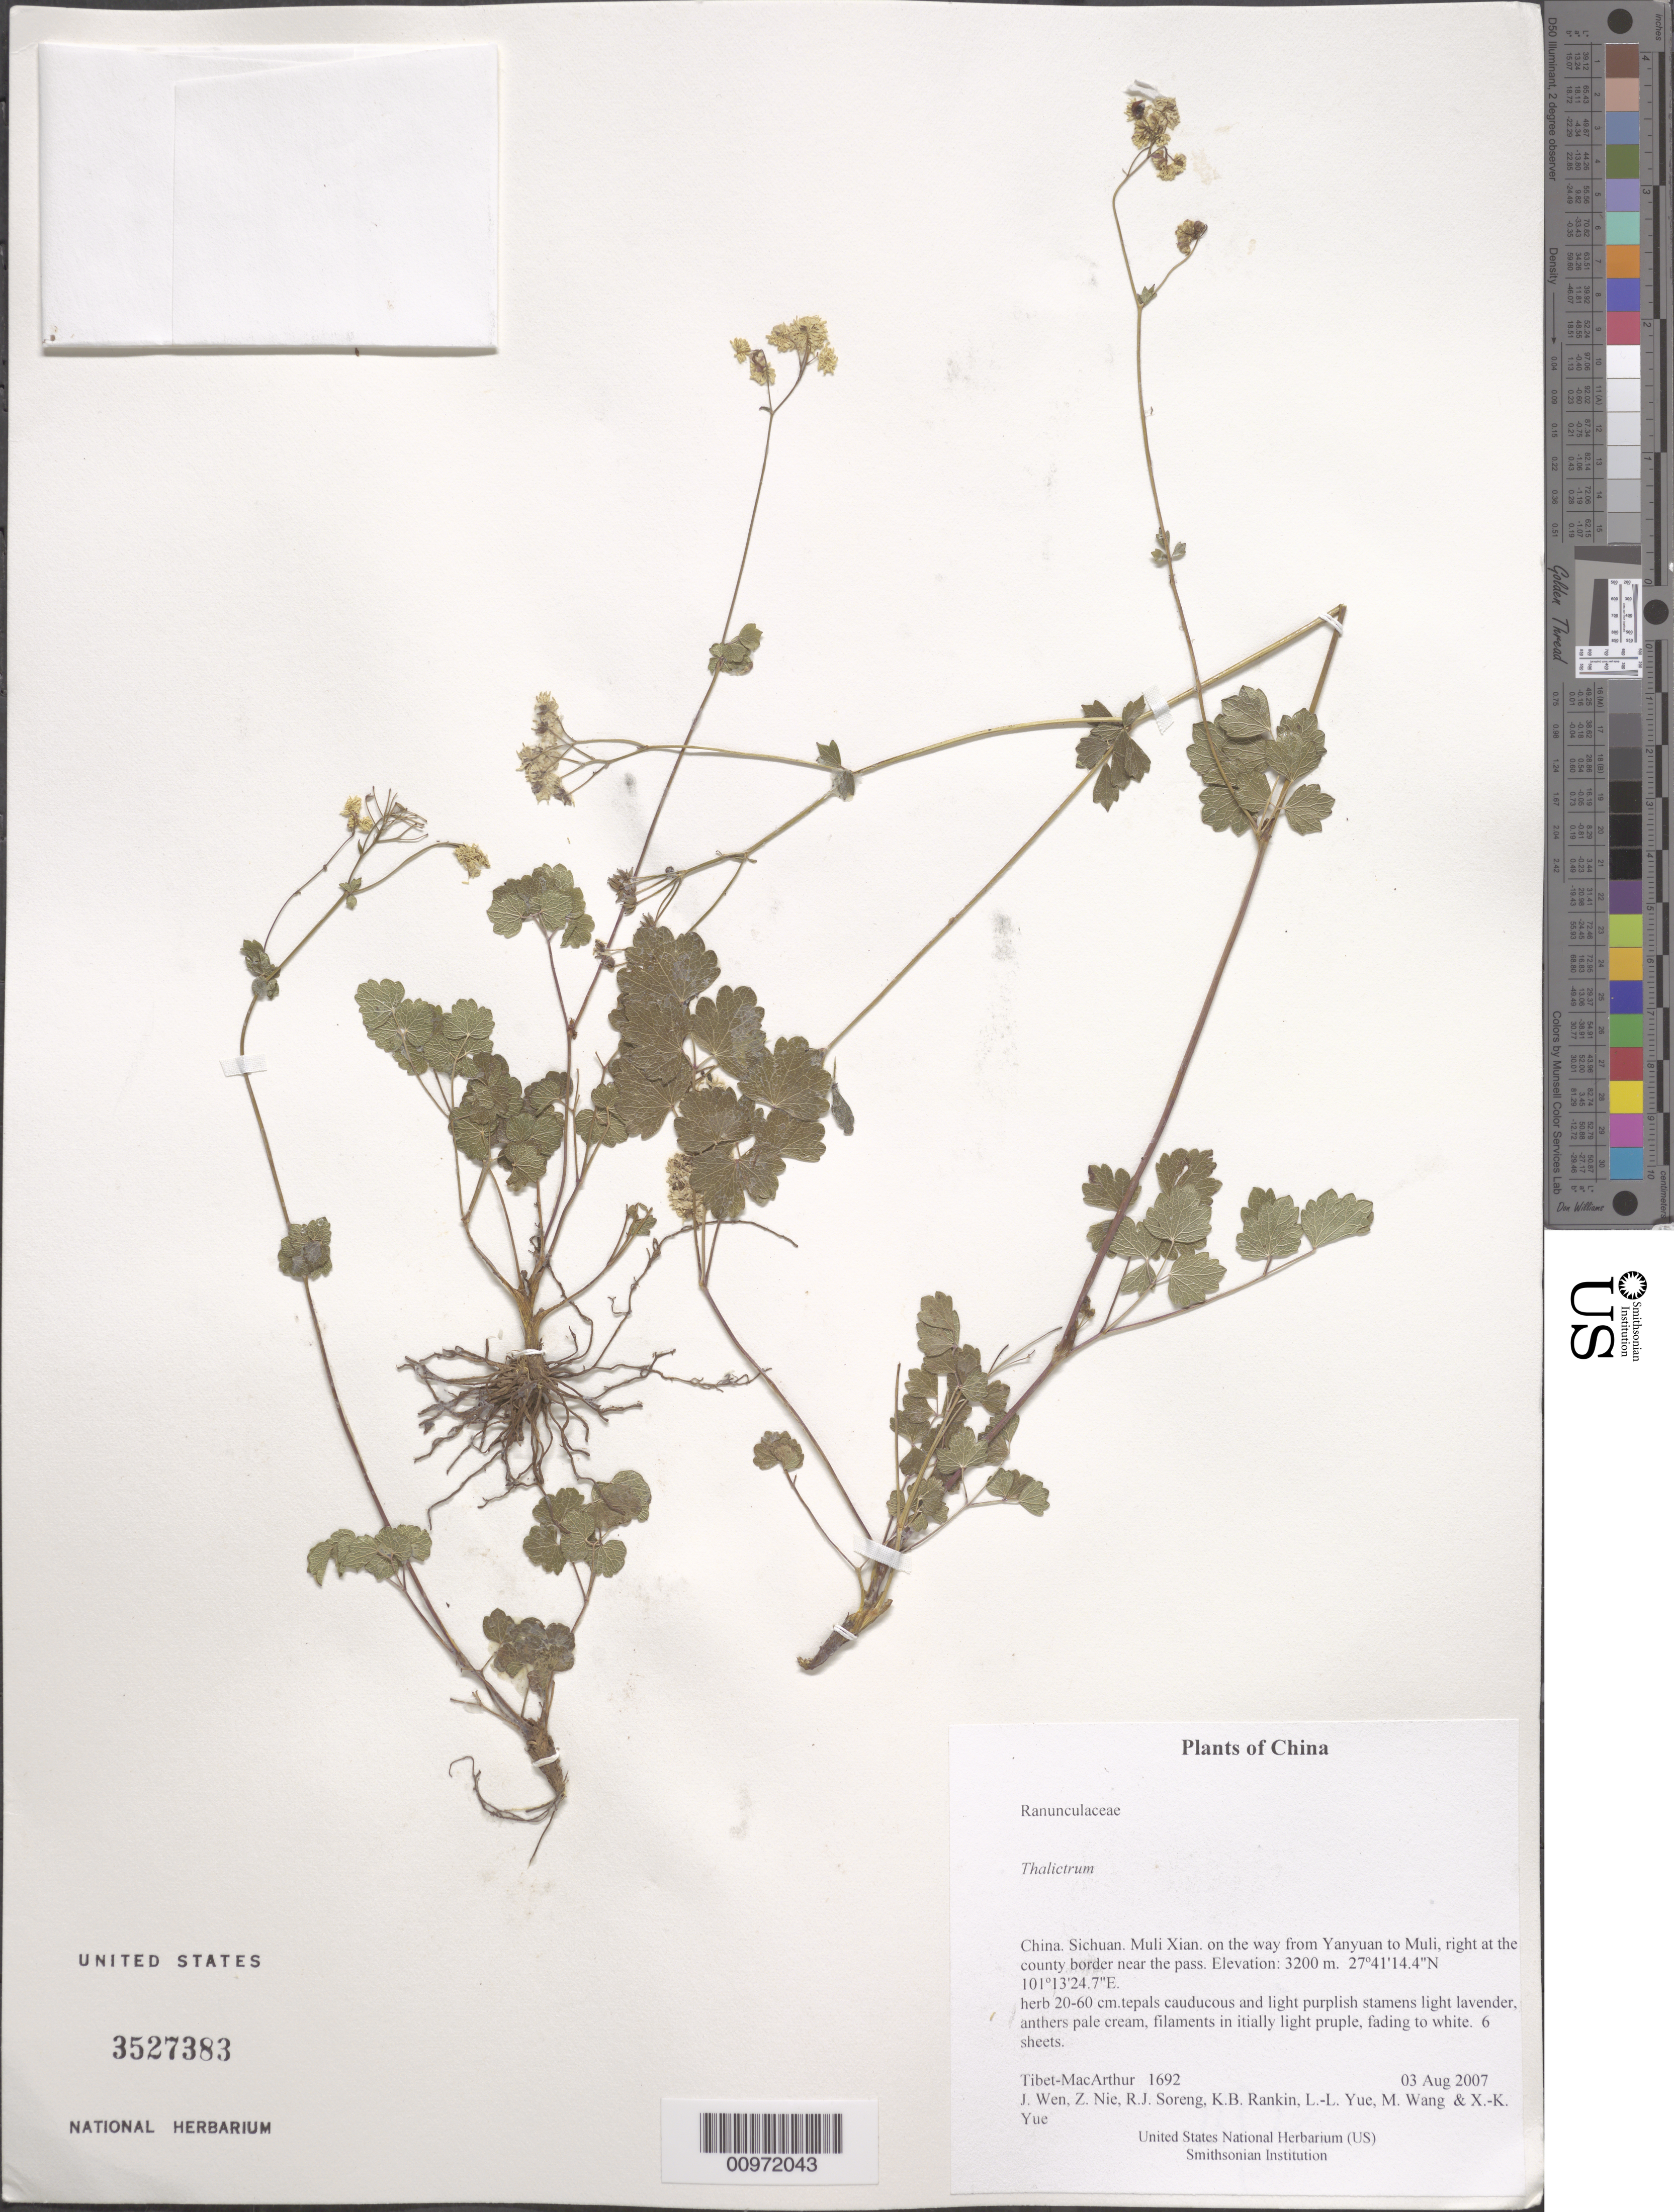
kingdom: Plantae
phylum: Tracheophyta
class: Magnoliopsida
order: Ranunculales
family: Ranunculaceae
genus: Thalictrum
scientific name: Thalictrum sp.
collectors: Tibet-MacArthur, J. Wen, Z. Nie, R. J. Soreng, K. Rankin, L. Yue, M. Wang & X. Yue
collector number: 1692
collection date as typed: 03 Aug 2007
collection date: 2007-08-03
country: China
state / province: Sichuan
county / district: Muli Xian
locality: on the way from Yanyuan to Muli, right at the county border near the pass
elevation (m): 3200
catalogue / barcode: US 3527383